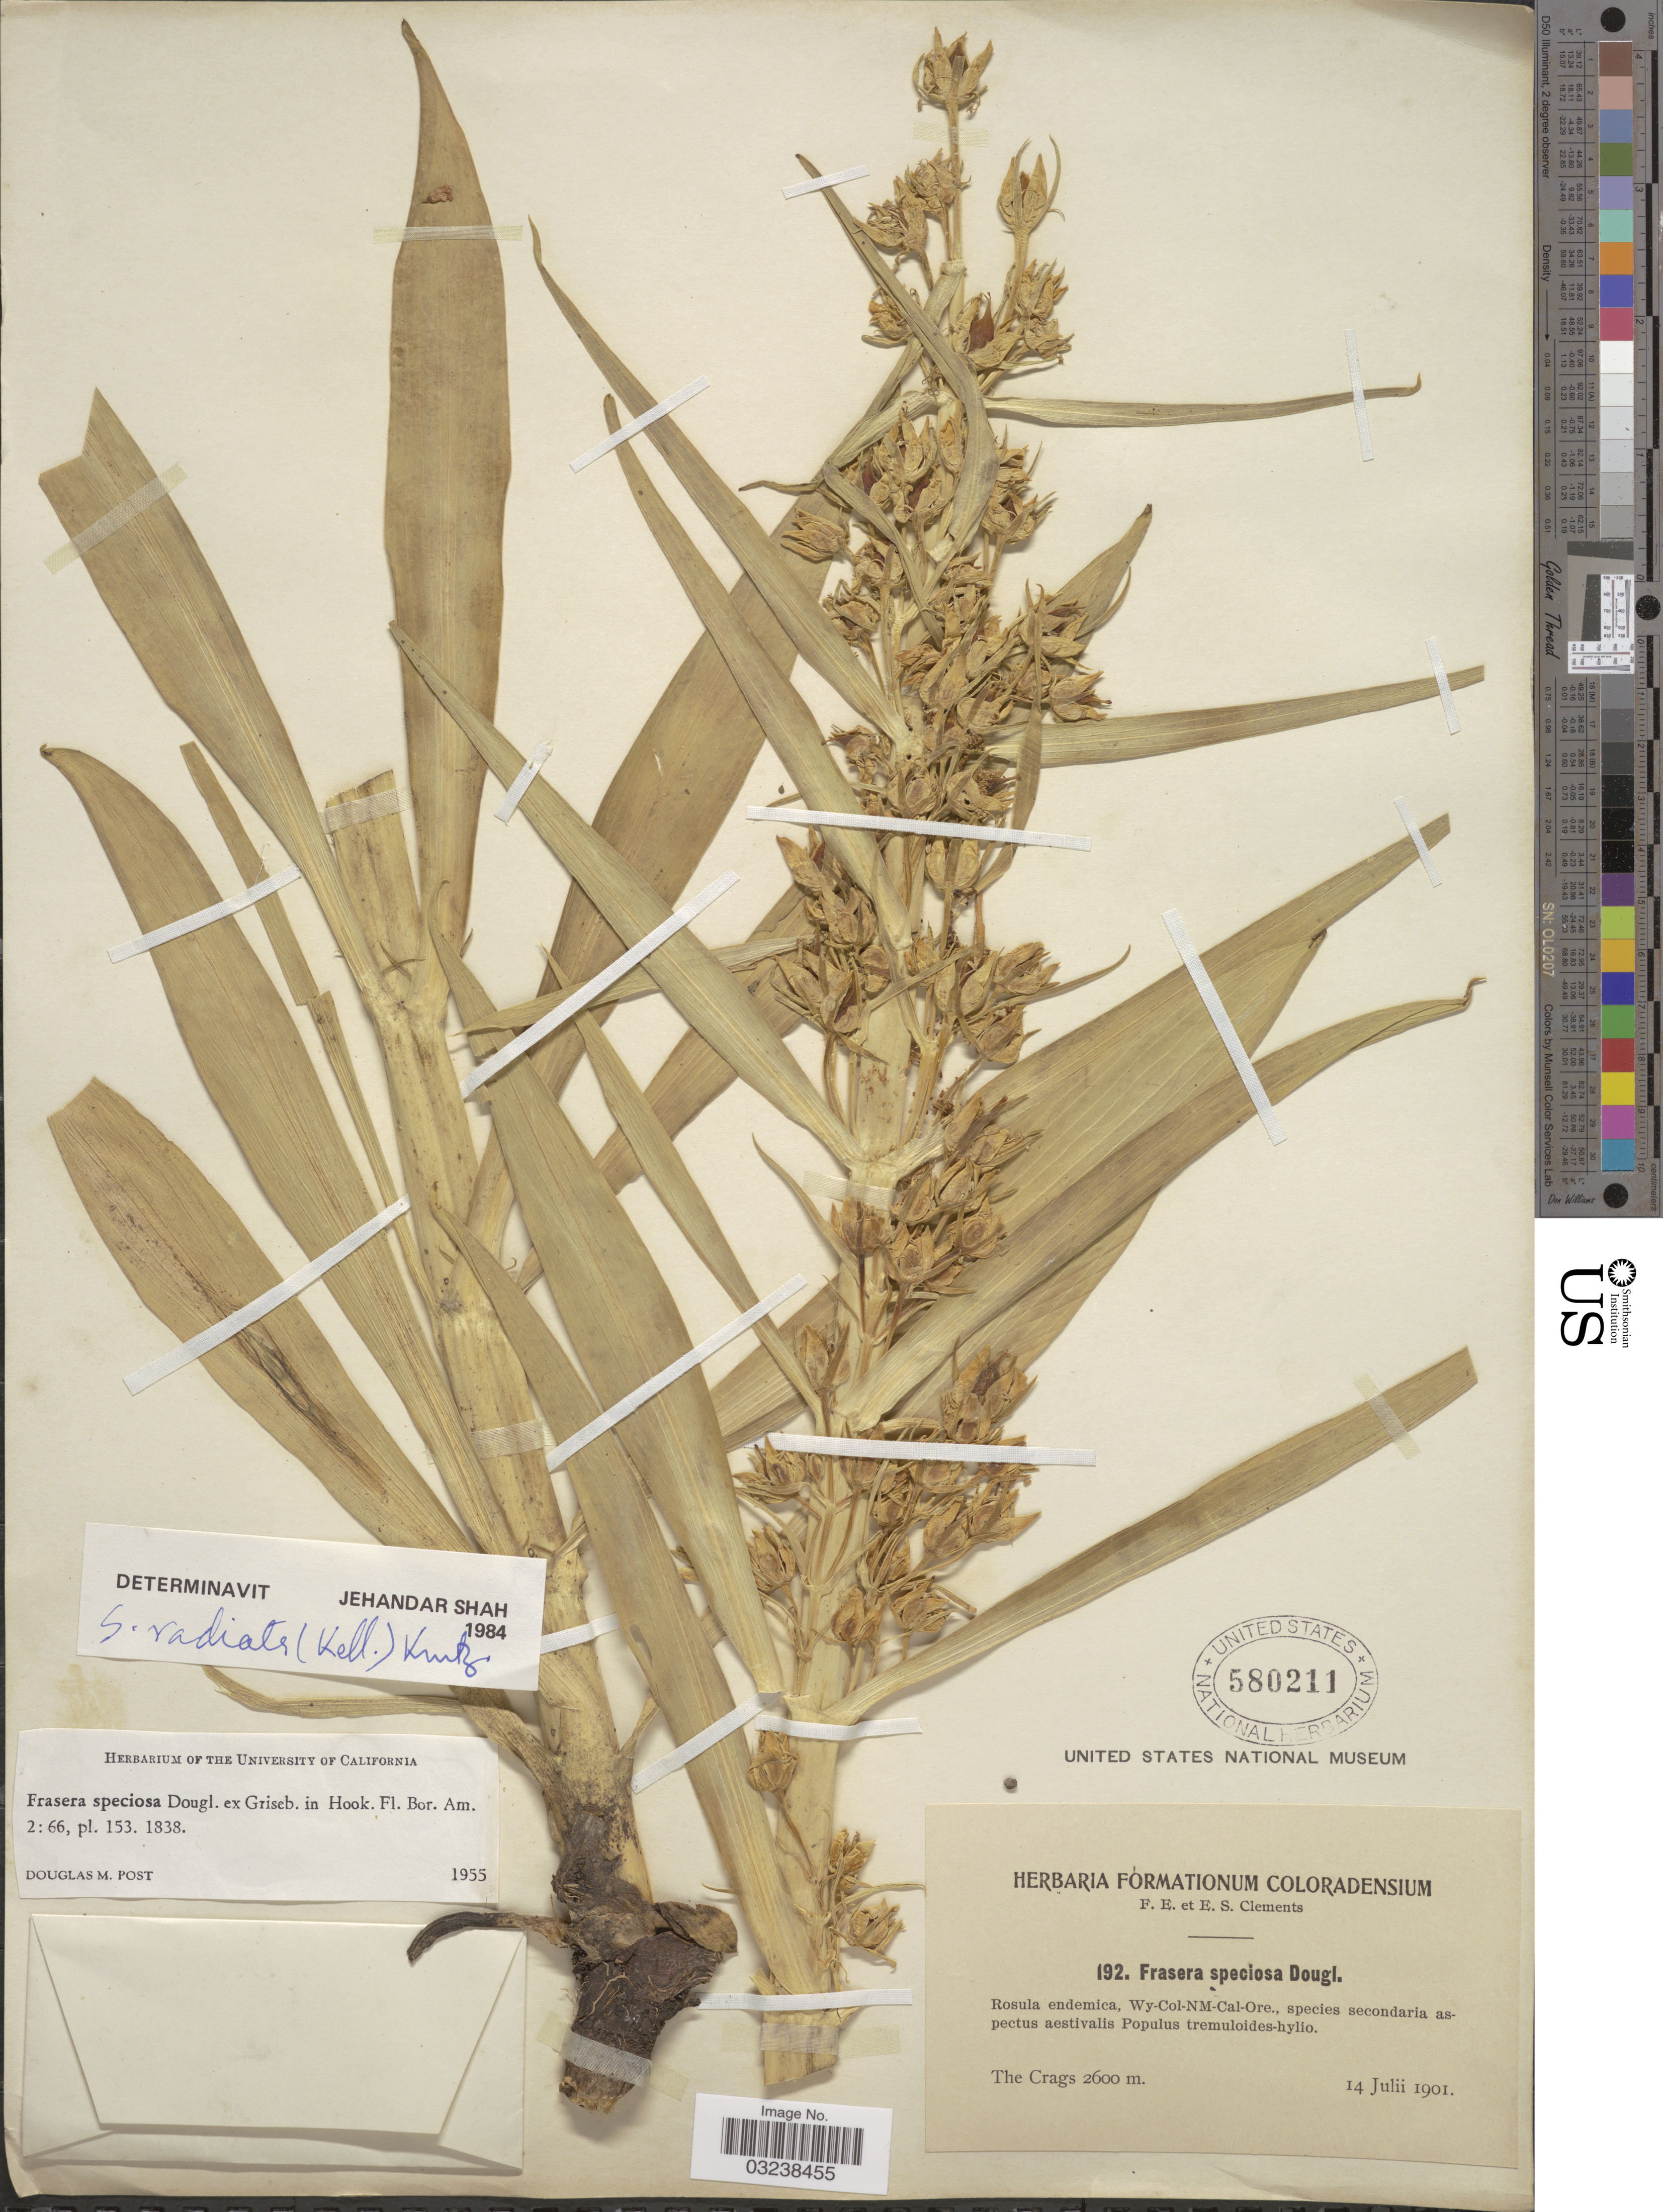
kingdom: Plantae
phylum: Tracheophyta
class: Magnoliopsida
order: Gentianales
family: Gentianaceae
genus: Swertia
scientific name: Swertia radiata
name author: (Kellogg) Kuntze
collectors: F. E. Clements & E. S. Clements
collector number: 192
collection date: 1901-07-14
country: United States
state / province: Colorado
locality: The Crags.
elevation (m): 2600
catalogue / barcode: US 580211